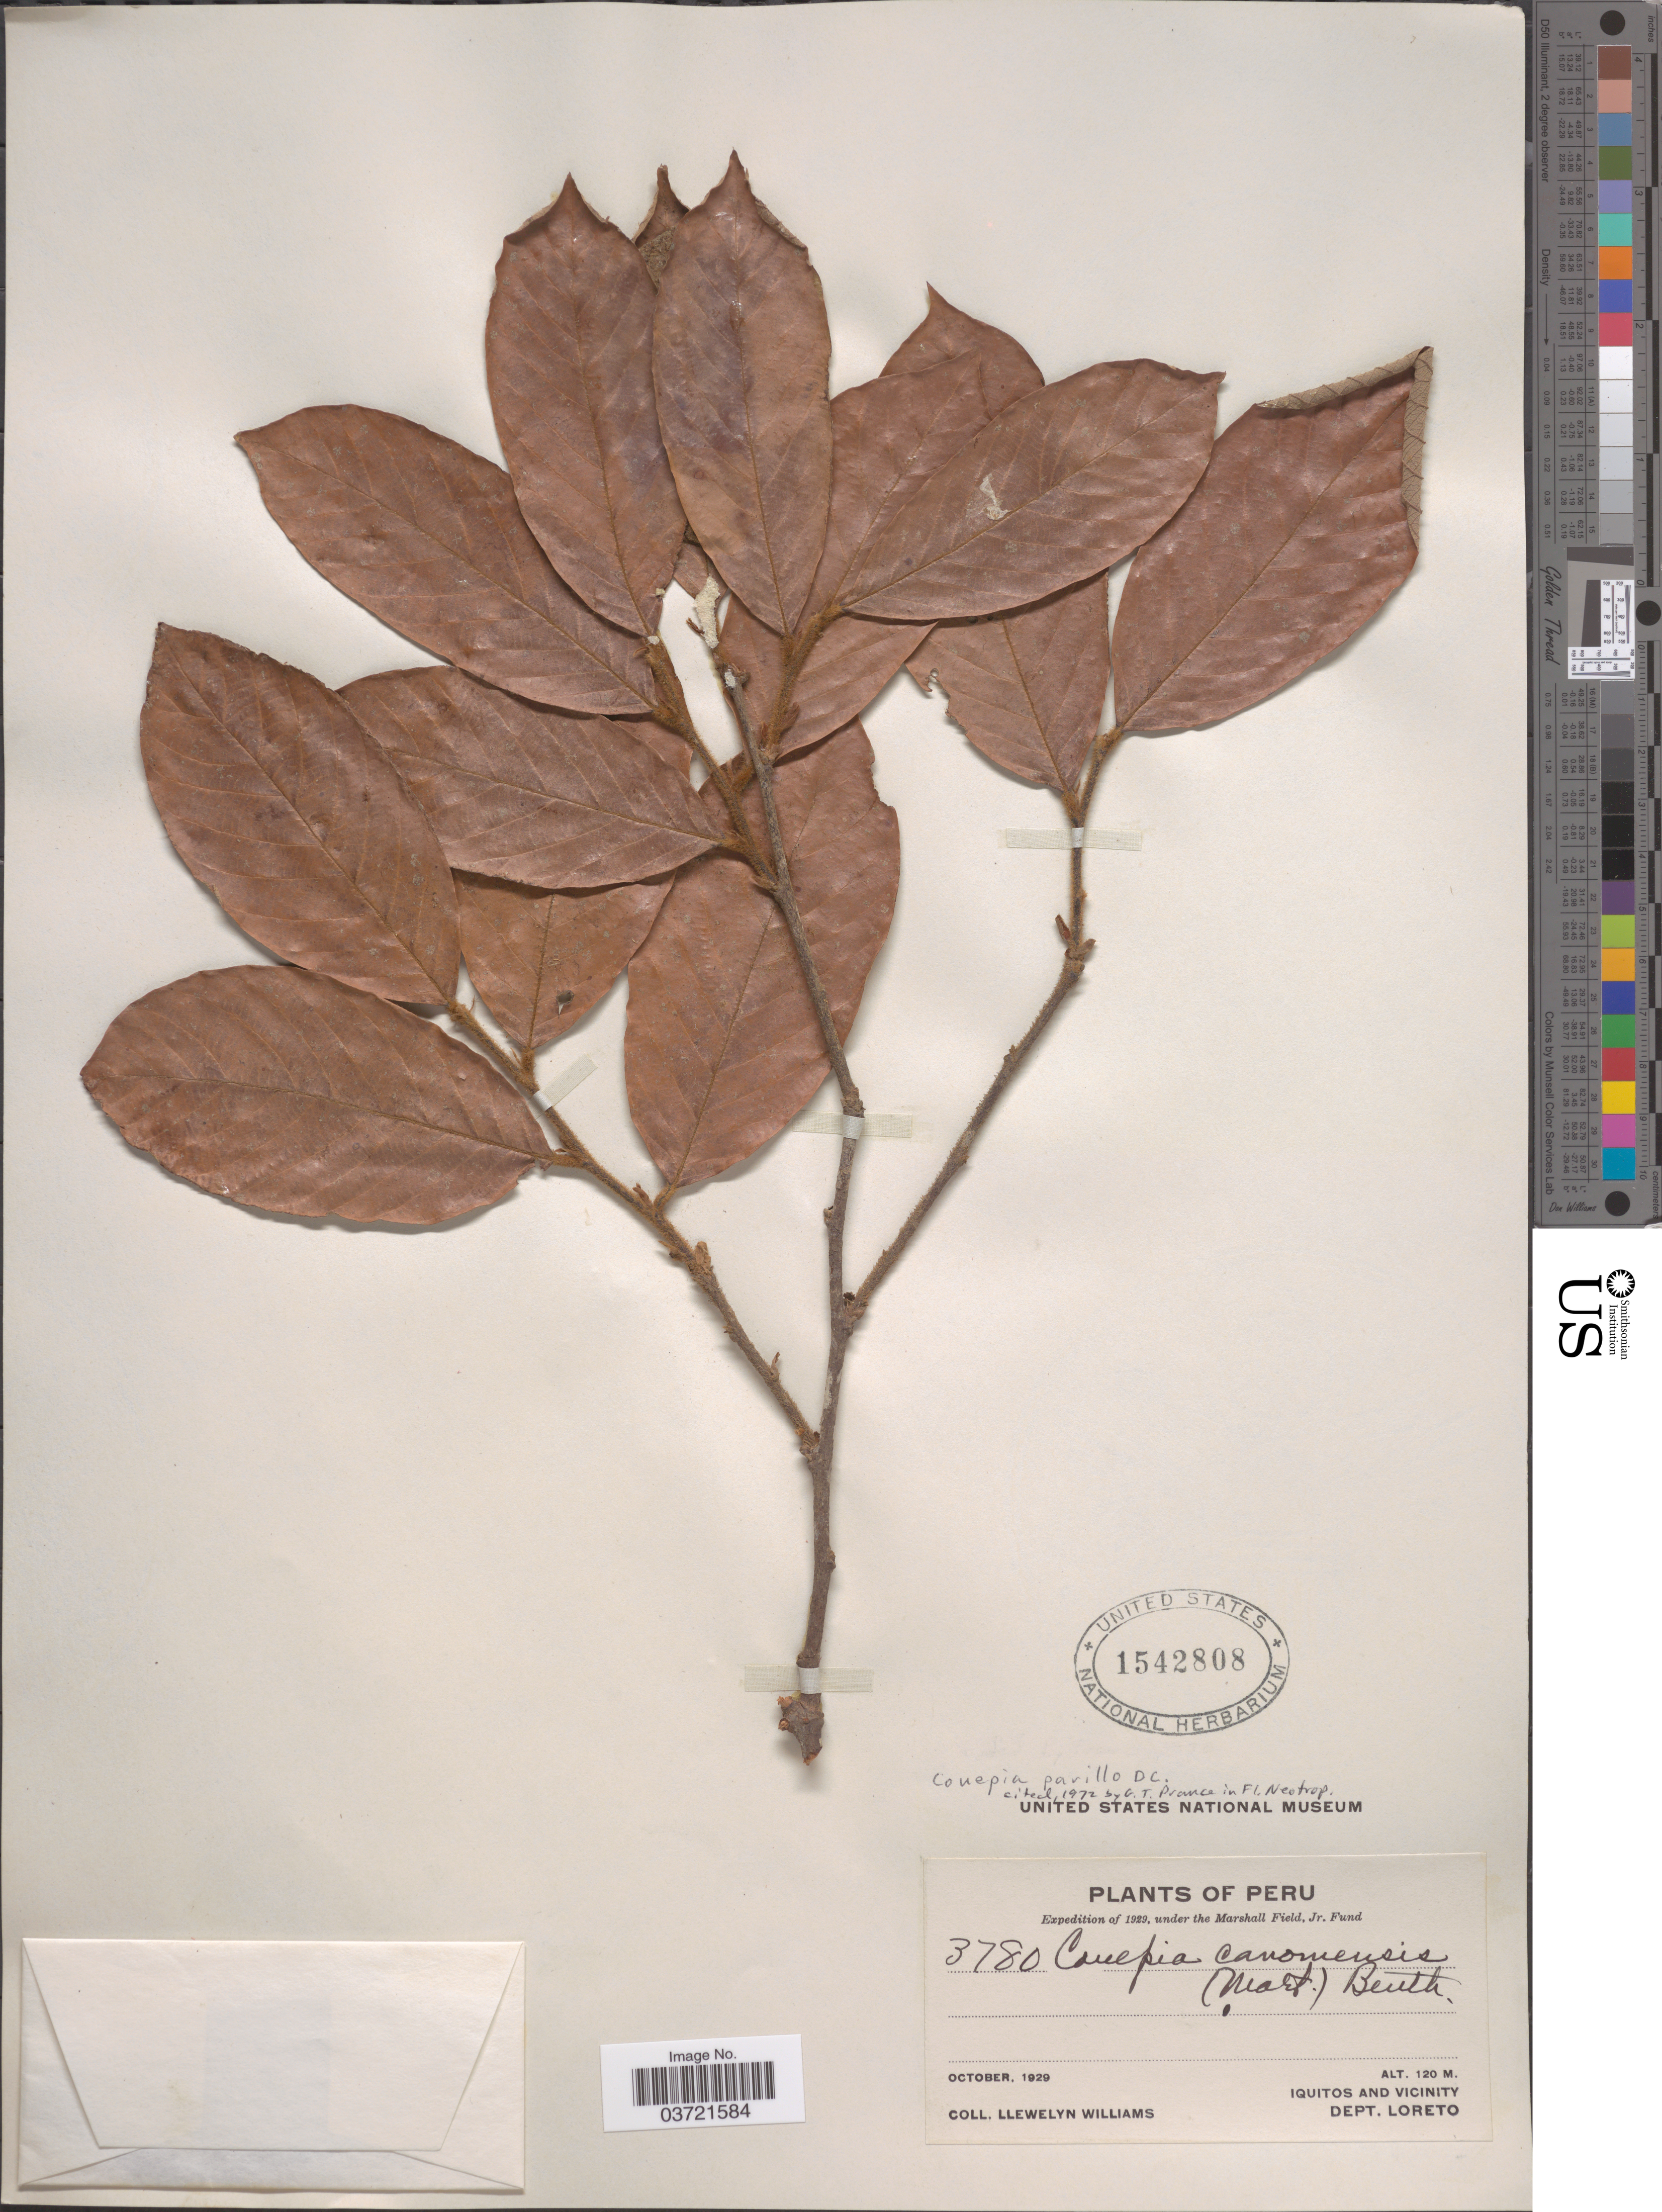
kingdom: Plantae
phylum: Tracheophyta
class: Magnoliopsida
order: Malpighiales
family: Chrysobalanaceae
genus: Gaulettia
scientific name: Gaulettia parillo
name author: (DC.) Sothers & Prance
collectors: Ll. Williams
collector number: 3780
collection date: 1929-10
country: Peru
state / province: Loreto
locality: Iquitos and vicinity. Dept. Loreto.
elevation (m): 120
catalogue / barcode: US 1542808